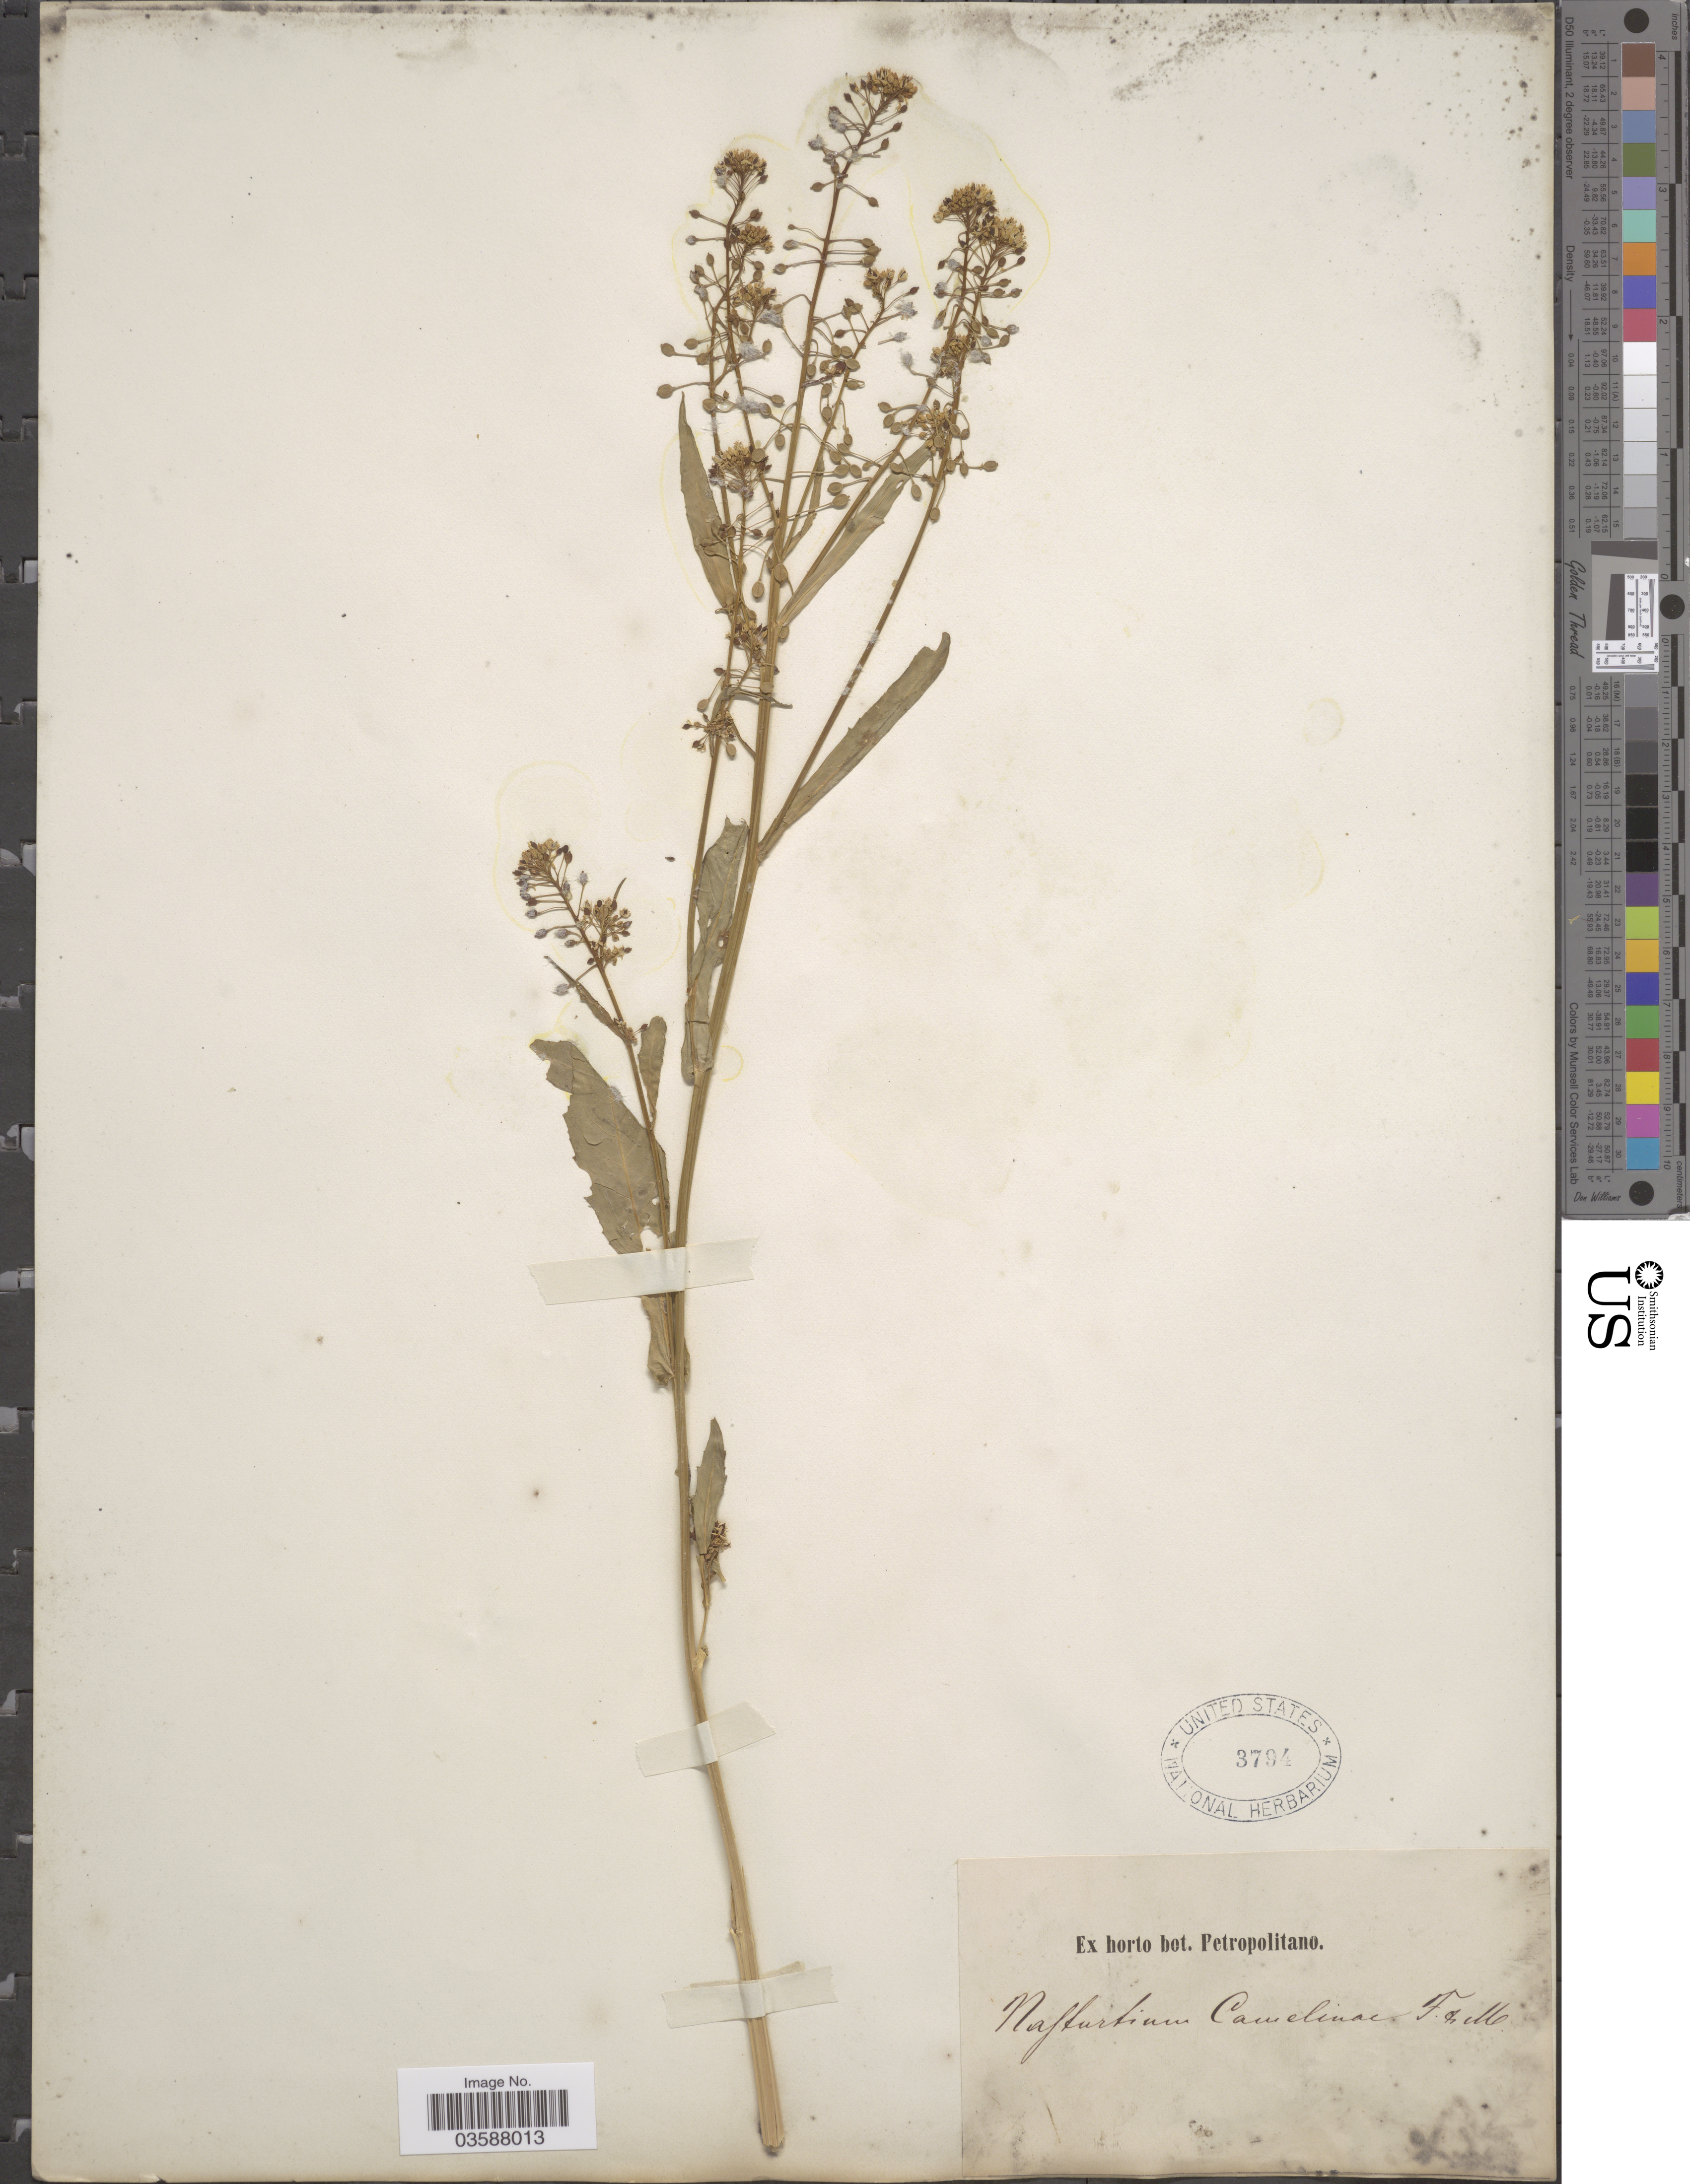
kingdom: Plantae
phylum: Tracheophyta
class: Magnoliopsida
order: Brassicales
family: Brassicaceae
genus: Rorippa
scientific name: Rorippa austriaca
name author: (Crantz) Besser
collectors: ex Horto Bot. Petropolitano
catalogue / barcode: US 3794